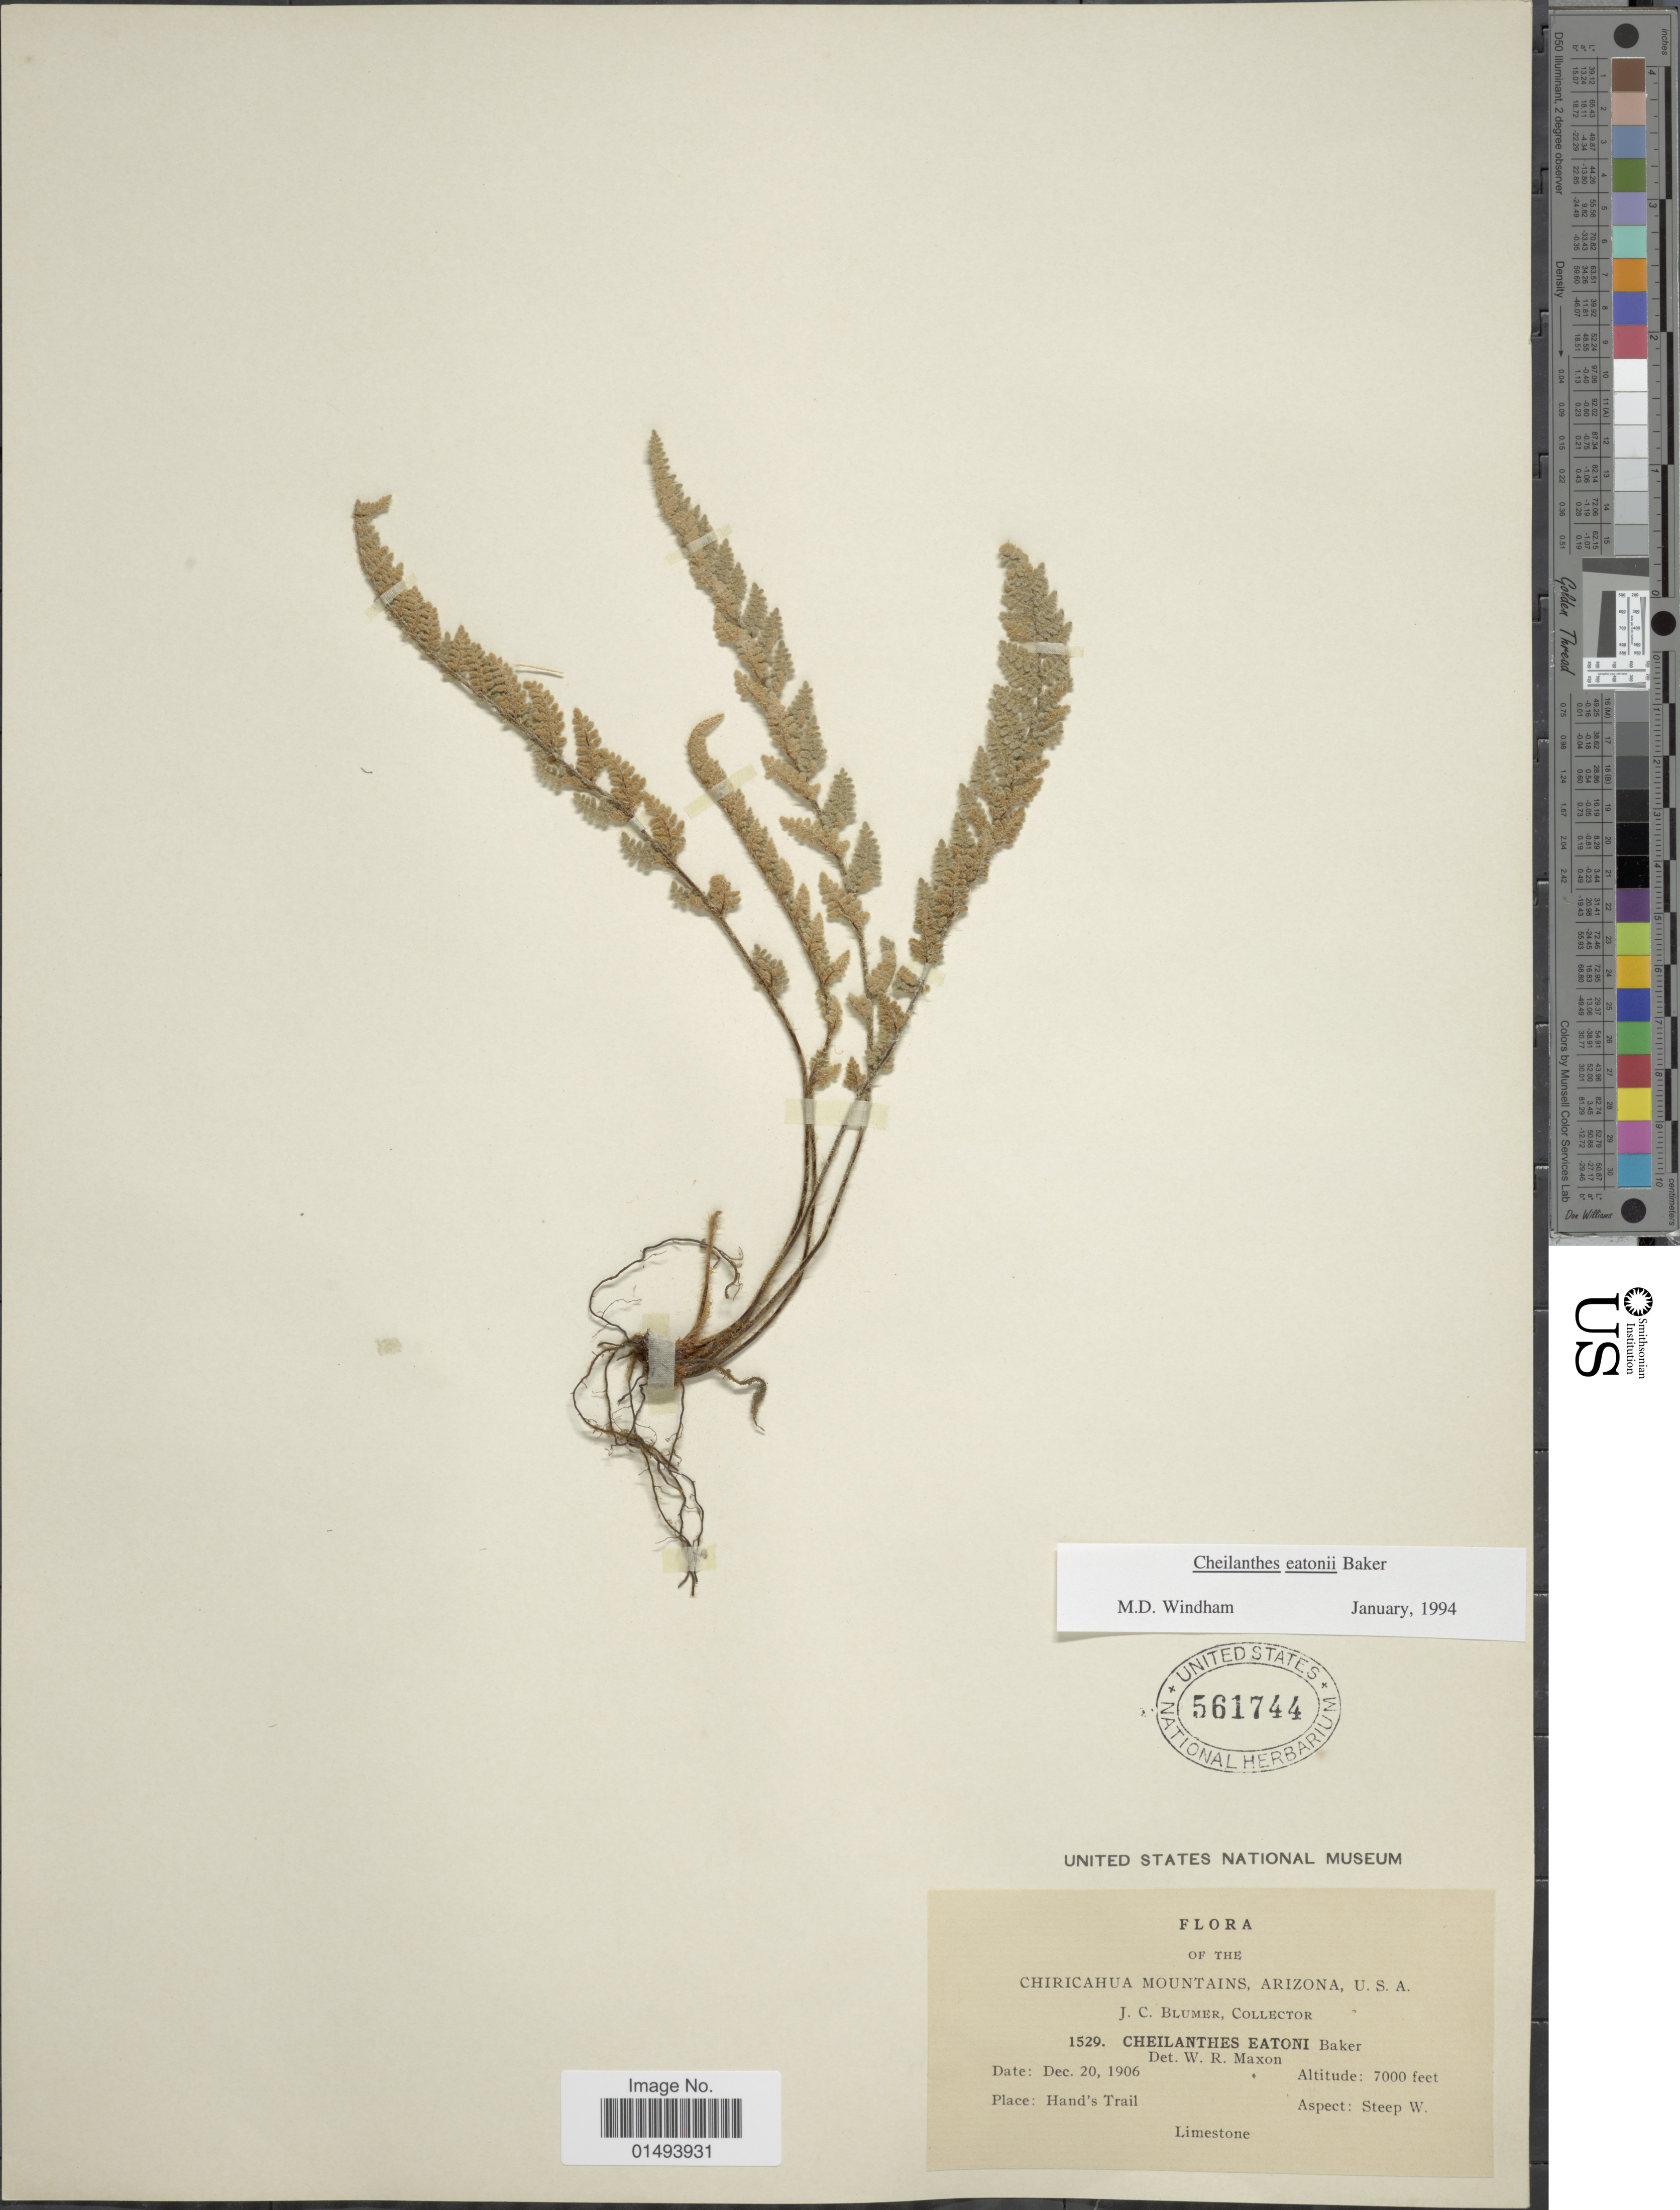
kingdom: Plantae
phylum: Tracheophyta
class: Polypodiopsida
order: Polypodiales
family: Pteridaceae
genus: Myriopteris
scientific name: Myriopteris rufa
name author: Fée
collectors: J. C. Blumer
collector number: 1529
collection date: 1906-12-20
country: United States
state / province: Arizona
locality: Flora of the Chiricahua Mountains, Arizona, U.S.A., Hand's Trail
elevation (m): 2134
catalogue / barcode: US 561744